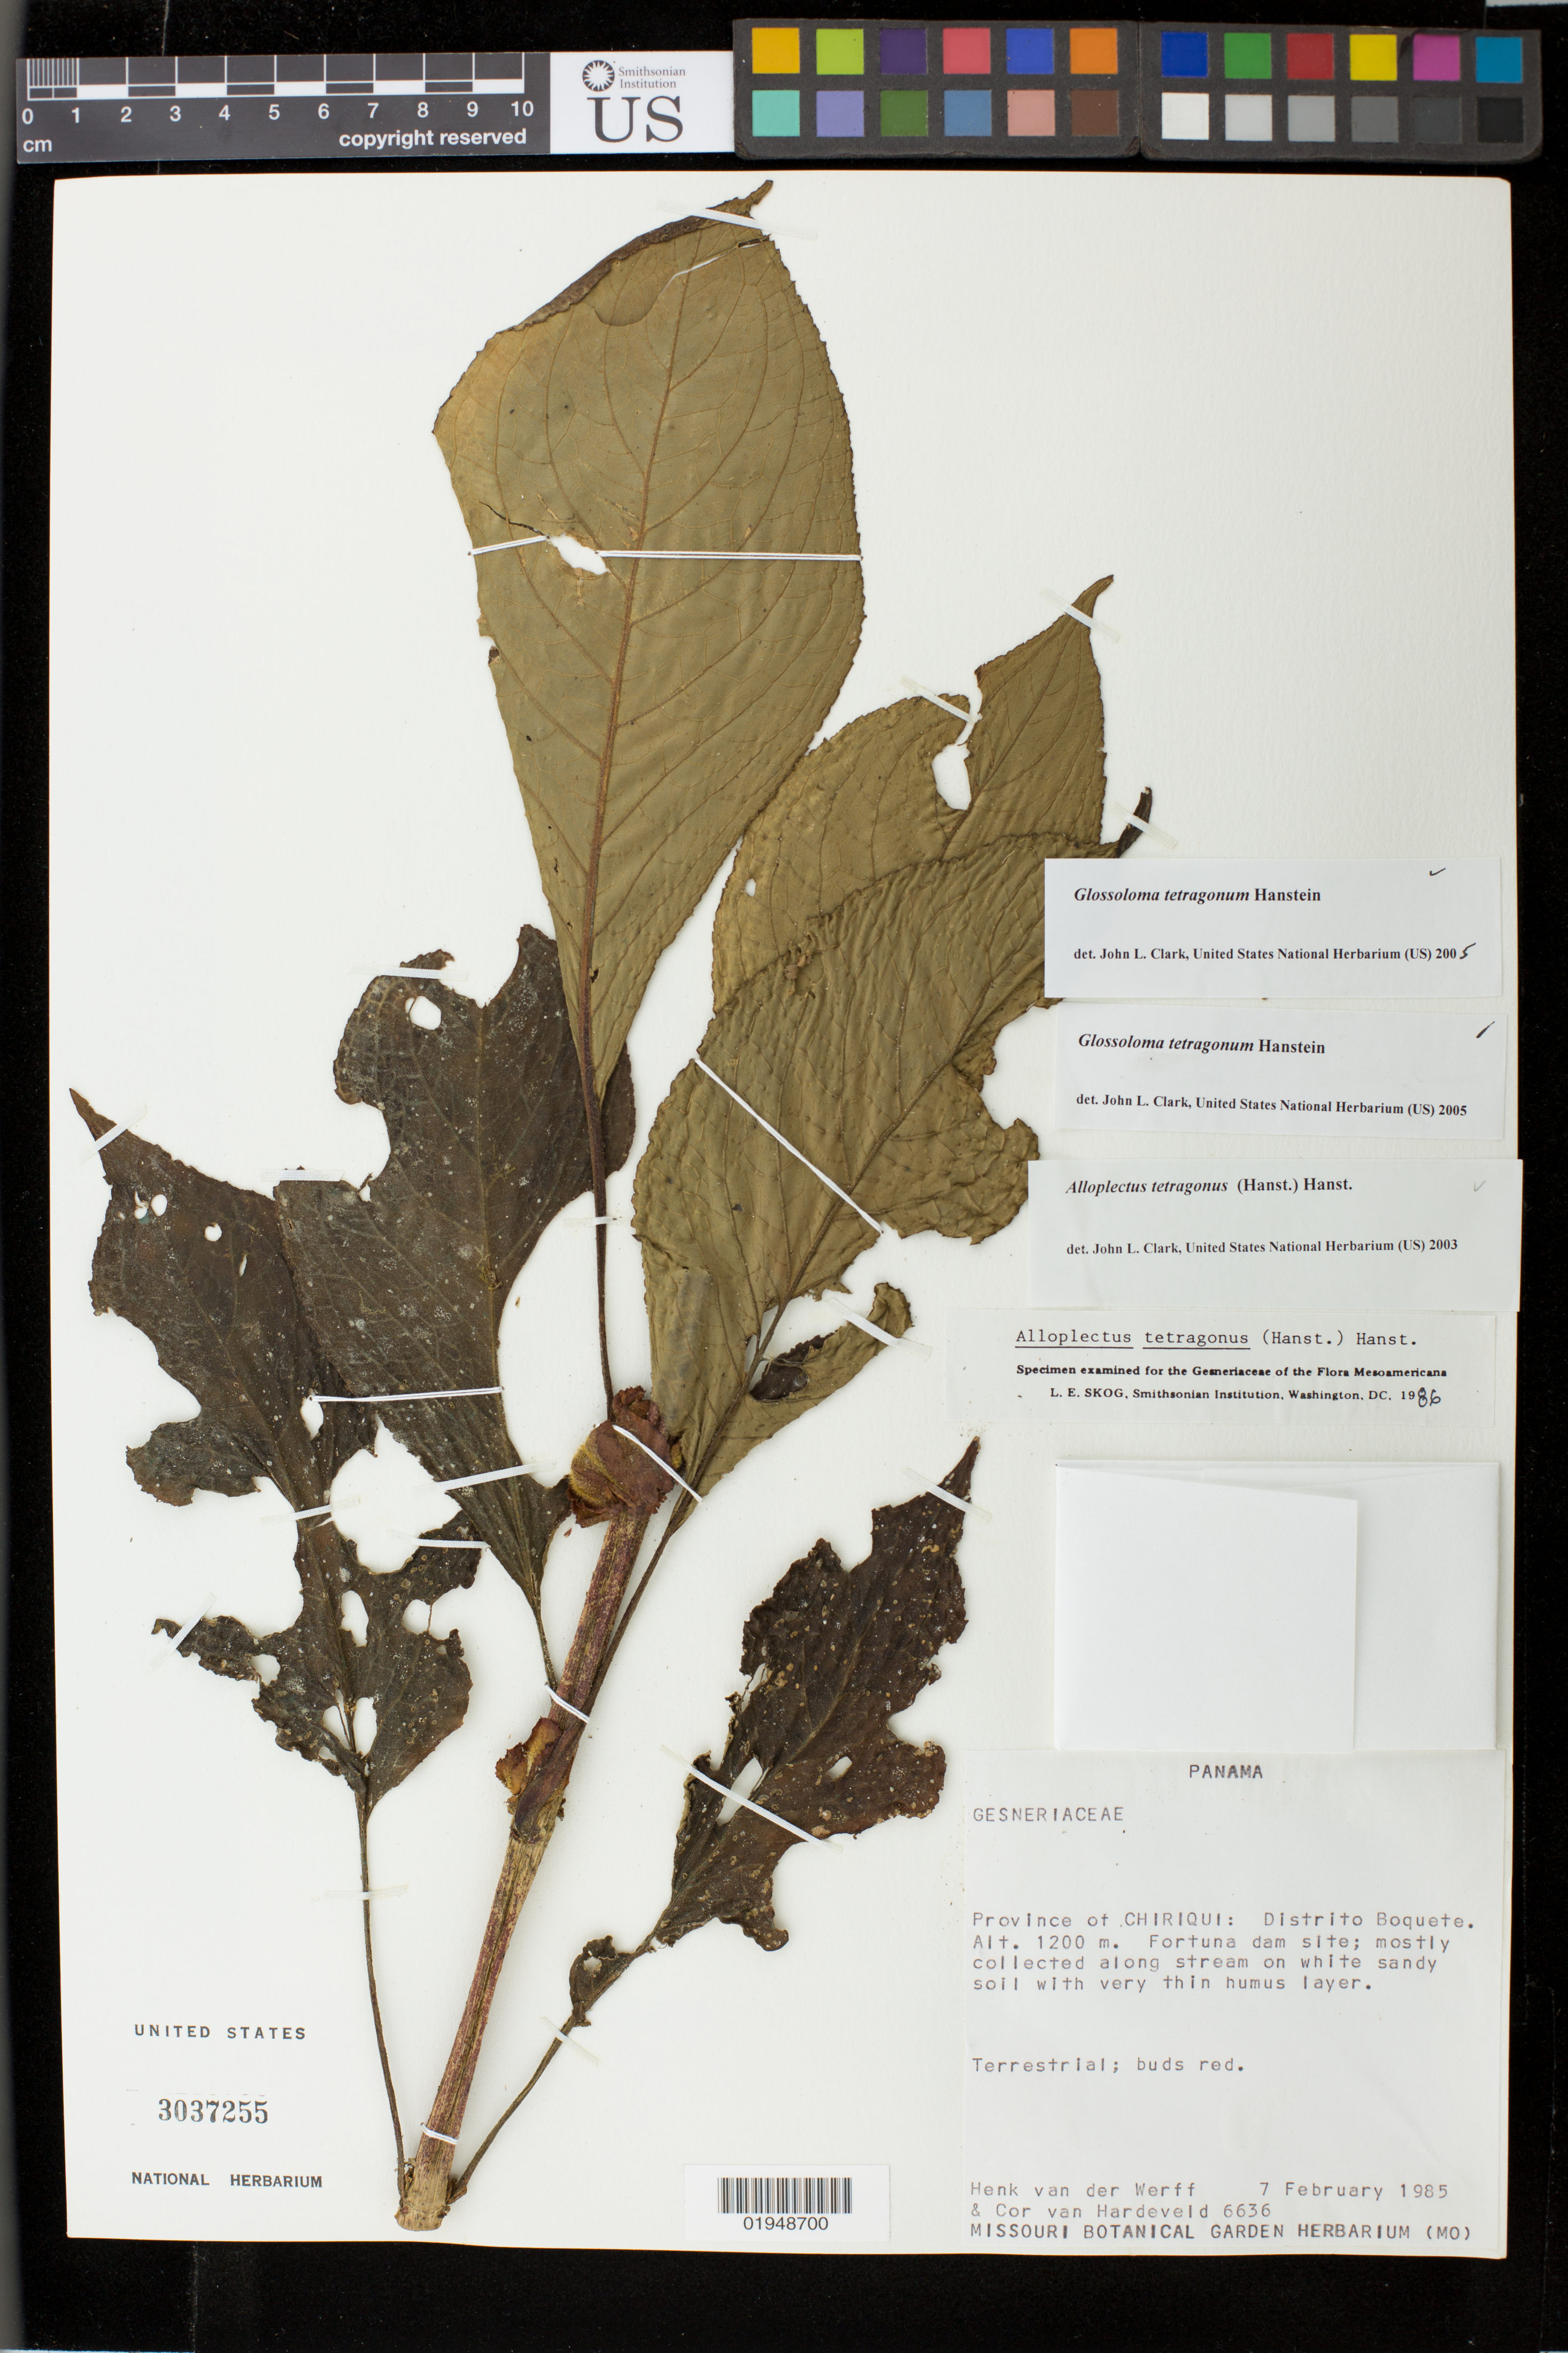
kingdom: Plantae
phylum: Tracheophyta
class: Magnoliopsida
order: Lamiales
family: Gesneriaceae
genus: Glossoloma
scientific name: Glossoloma tetragonum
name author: Hanst.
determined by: Clark, J. L., (SEL), The Marie Selby Botanical Garden (UNITED STATES)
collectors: H. van der Werff & C. Van Hardeveld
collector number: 6636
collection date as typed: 07 Feb 1985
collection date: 1985-02-07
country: Panama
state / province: Chiriquí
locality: Distrito Boquete, Fortuna dam site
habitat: Mostly collected along stream on white sandy soil with very thin humus layer.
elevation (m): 1200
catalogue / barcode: US 3037255